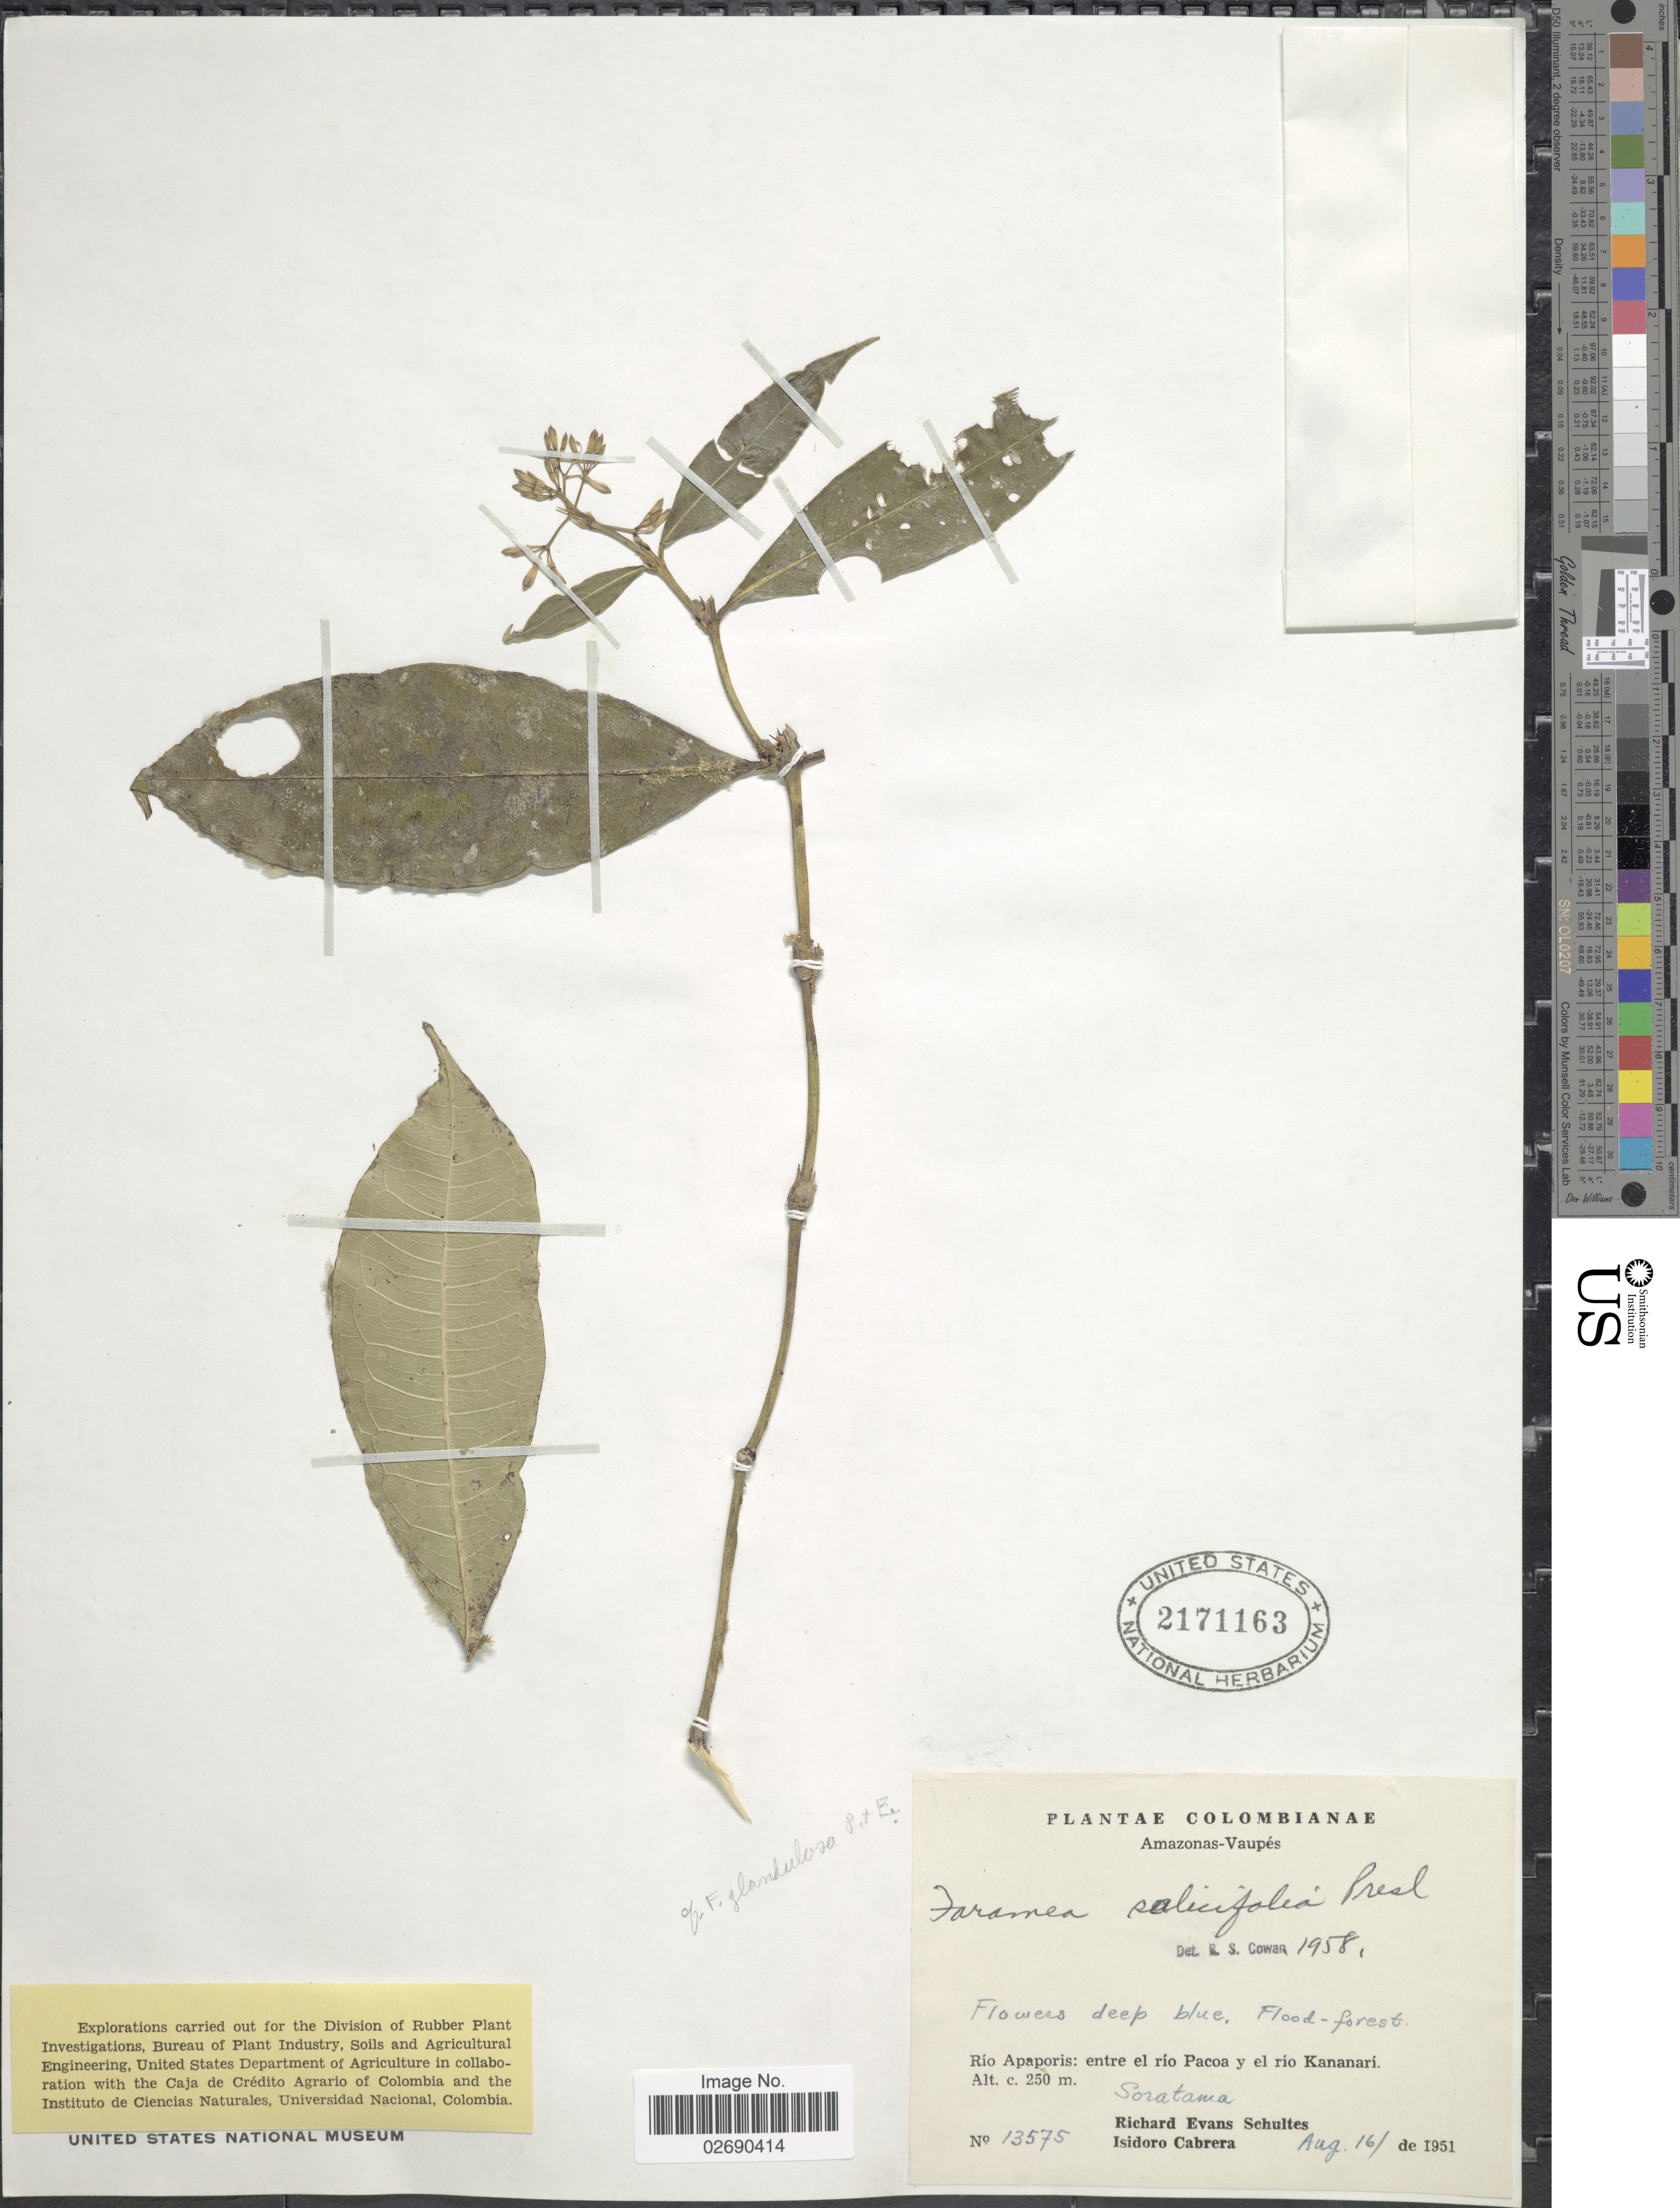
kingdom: Plantae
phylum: Tracheophyta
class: Magnoliopsida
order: Gentianales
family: Rubiaceae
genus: Faramea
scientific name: Faramea glandulosa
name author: Poepp.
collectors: R. E. Schultes & I. Cabrera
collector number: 13575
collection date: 1951-08-16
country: Colombia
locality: Amazonas-Vaupés. Río Apaporis: entre el río Pacoa y el río Kananarí. Soratama.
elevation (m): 250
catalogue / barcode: US 2171163